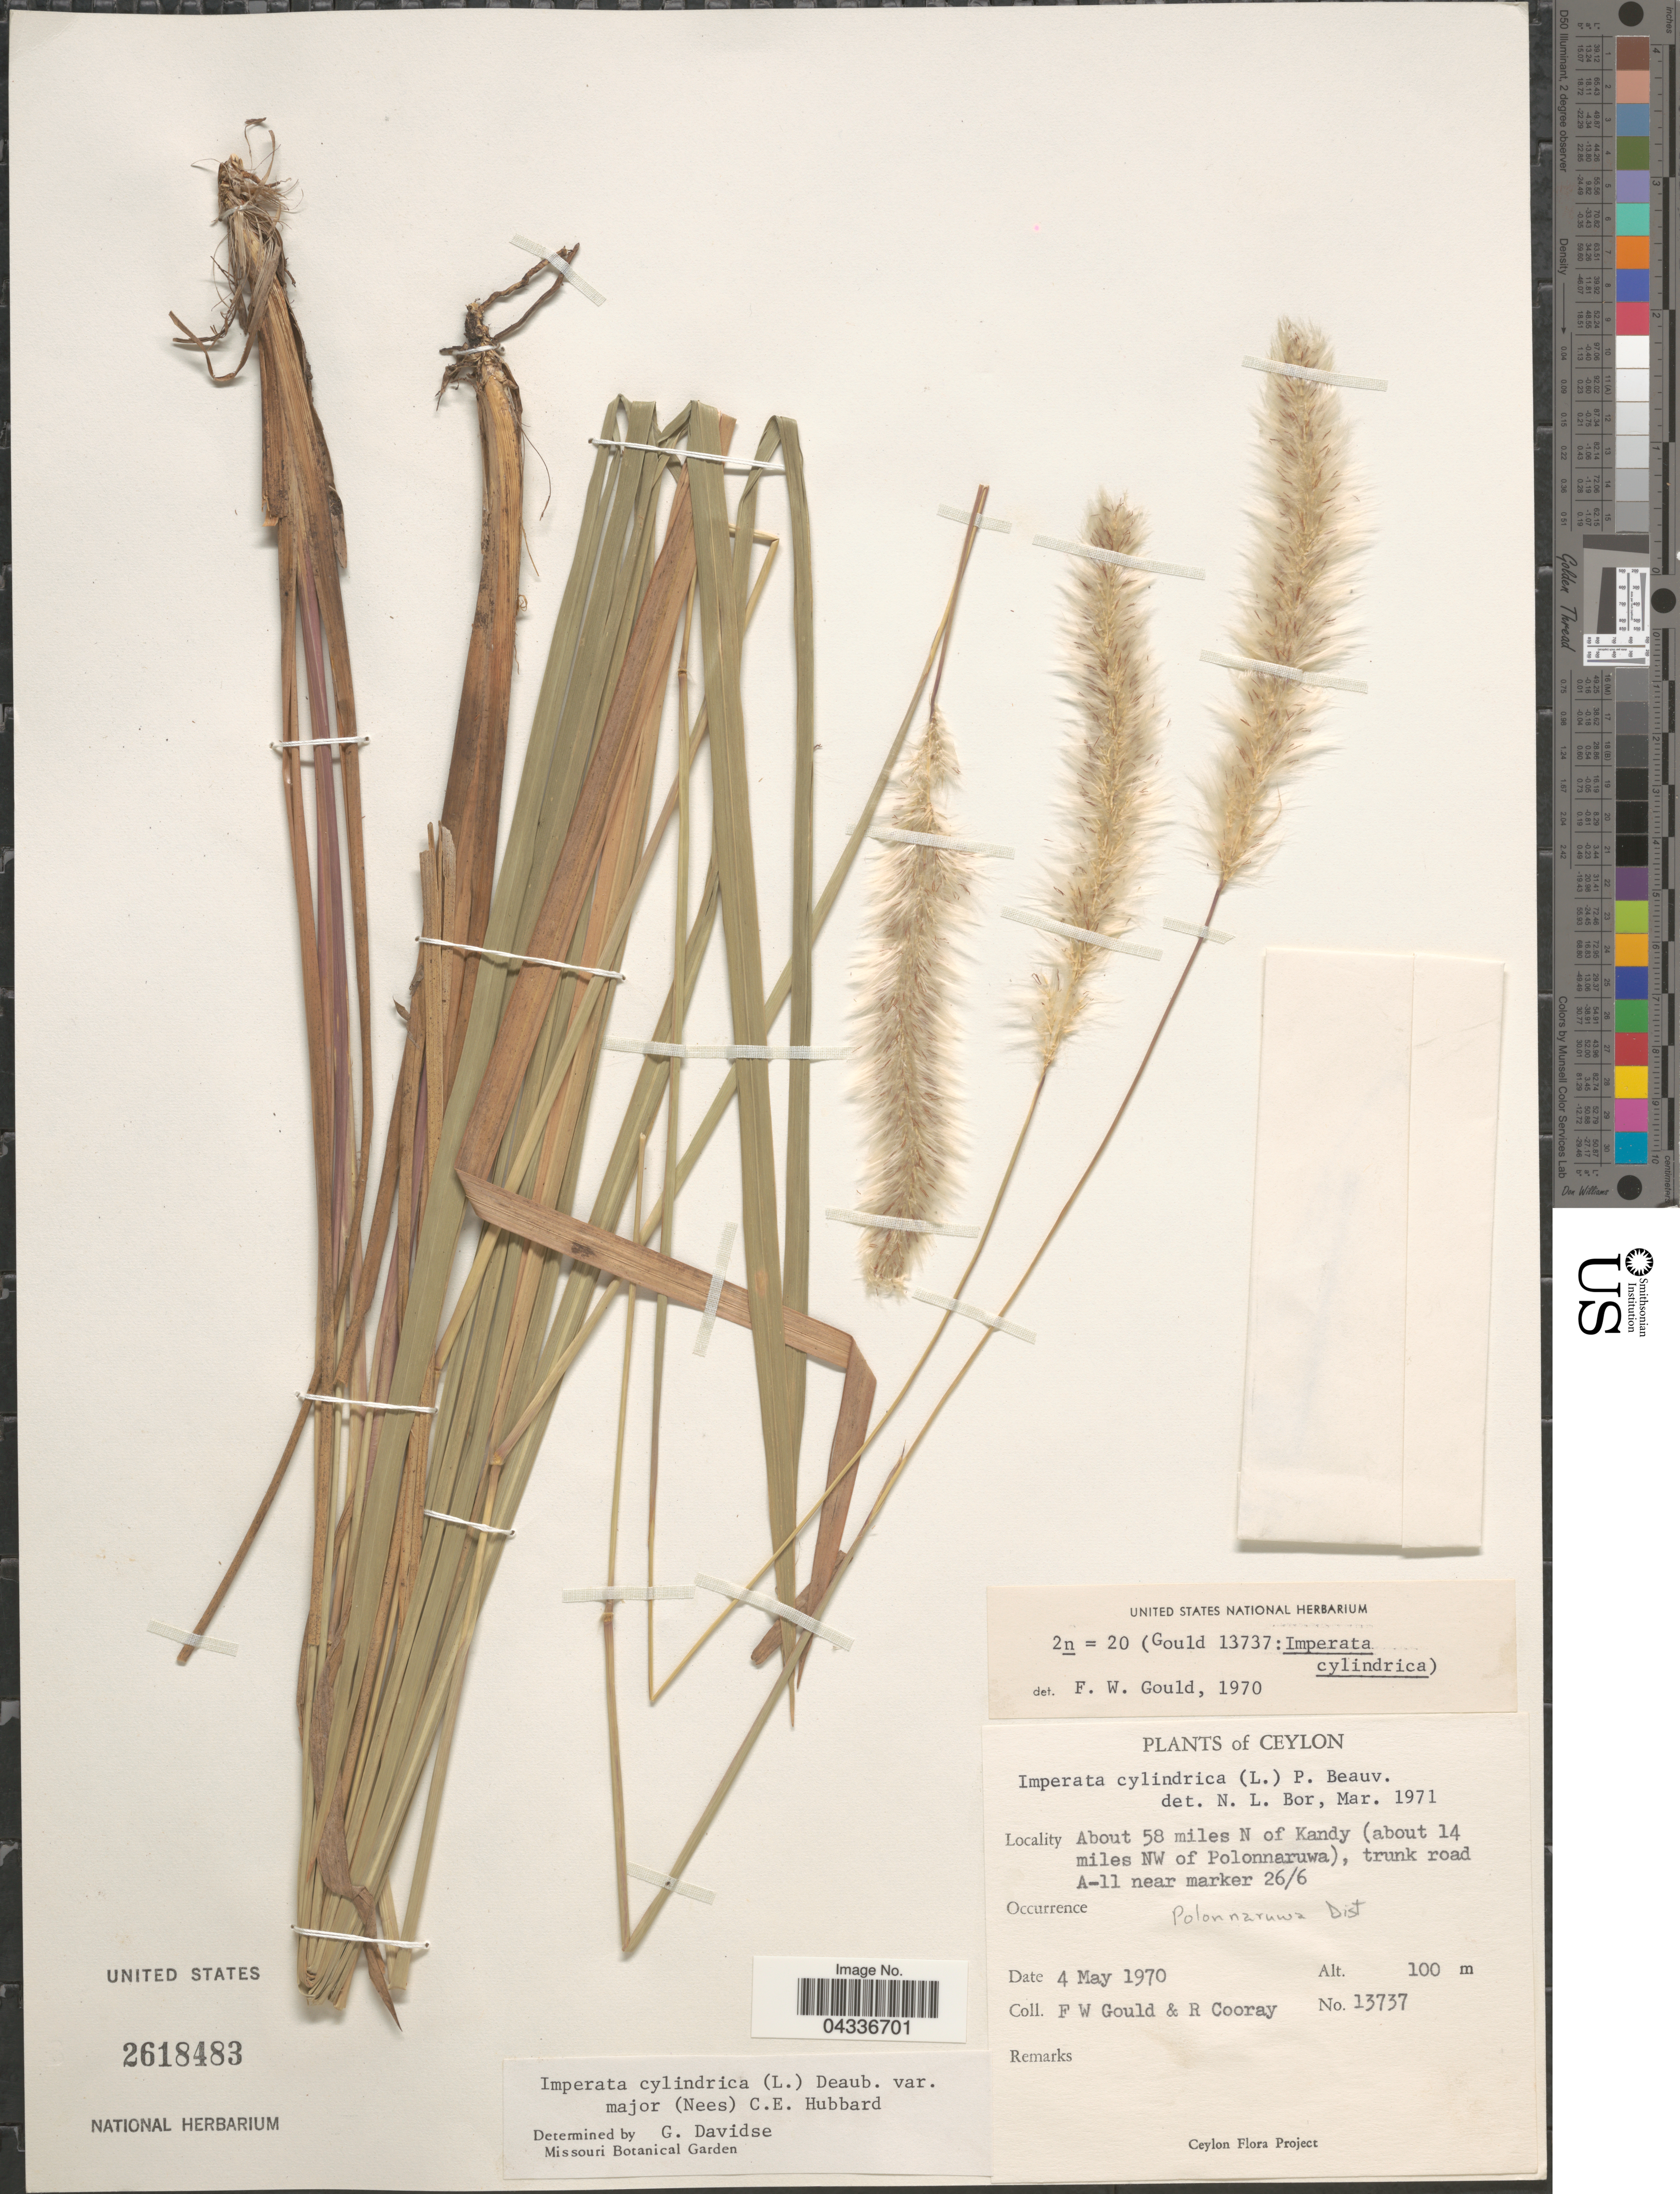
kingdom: Plantae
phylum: Tracheophyta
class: Liliopsida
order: Poales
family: Poaceae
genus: Imperata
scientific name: Imperata cylindrica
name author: (L.) P. Beauv.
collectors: F. W. Gould & R. Cooray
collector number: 13737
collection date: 1970-05-04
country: Sri Lanka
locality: Ceylon. About 58 miles N of Kandy (about 14 miles NW of Polonnaruwa), trunk road A-11 near marker 26/6. Polonnaruwa Dist.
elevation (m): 100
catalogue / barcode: US 2618483